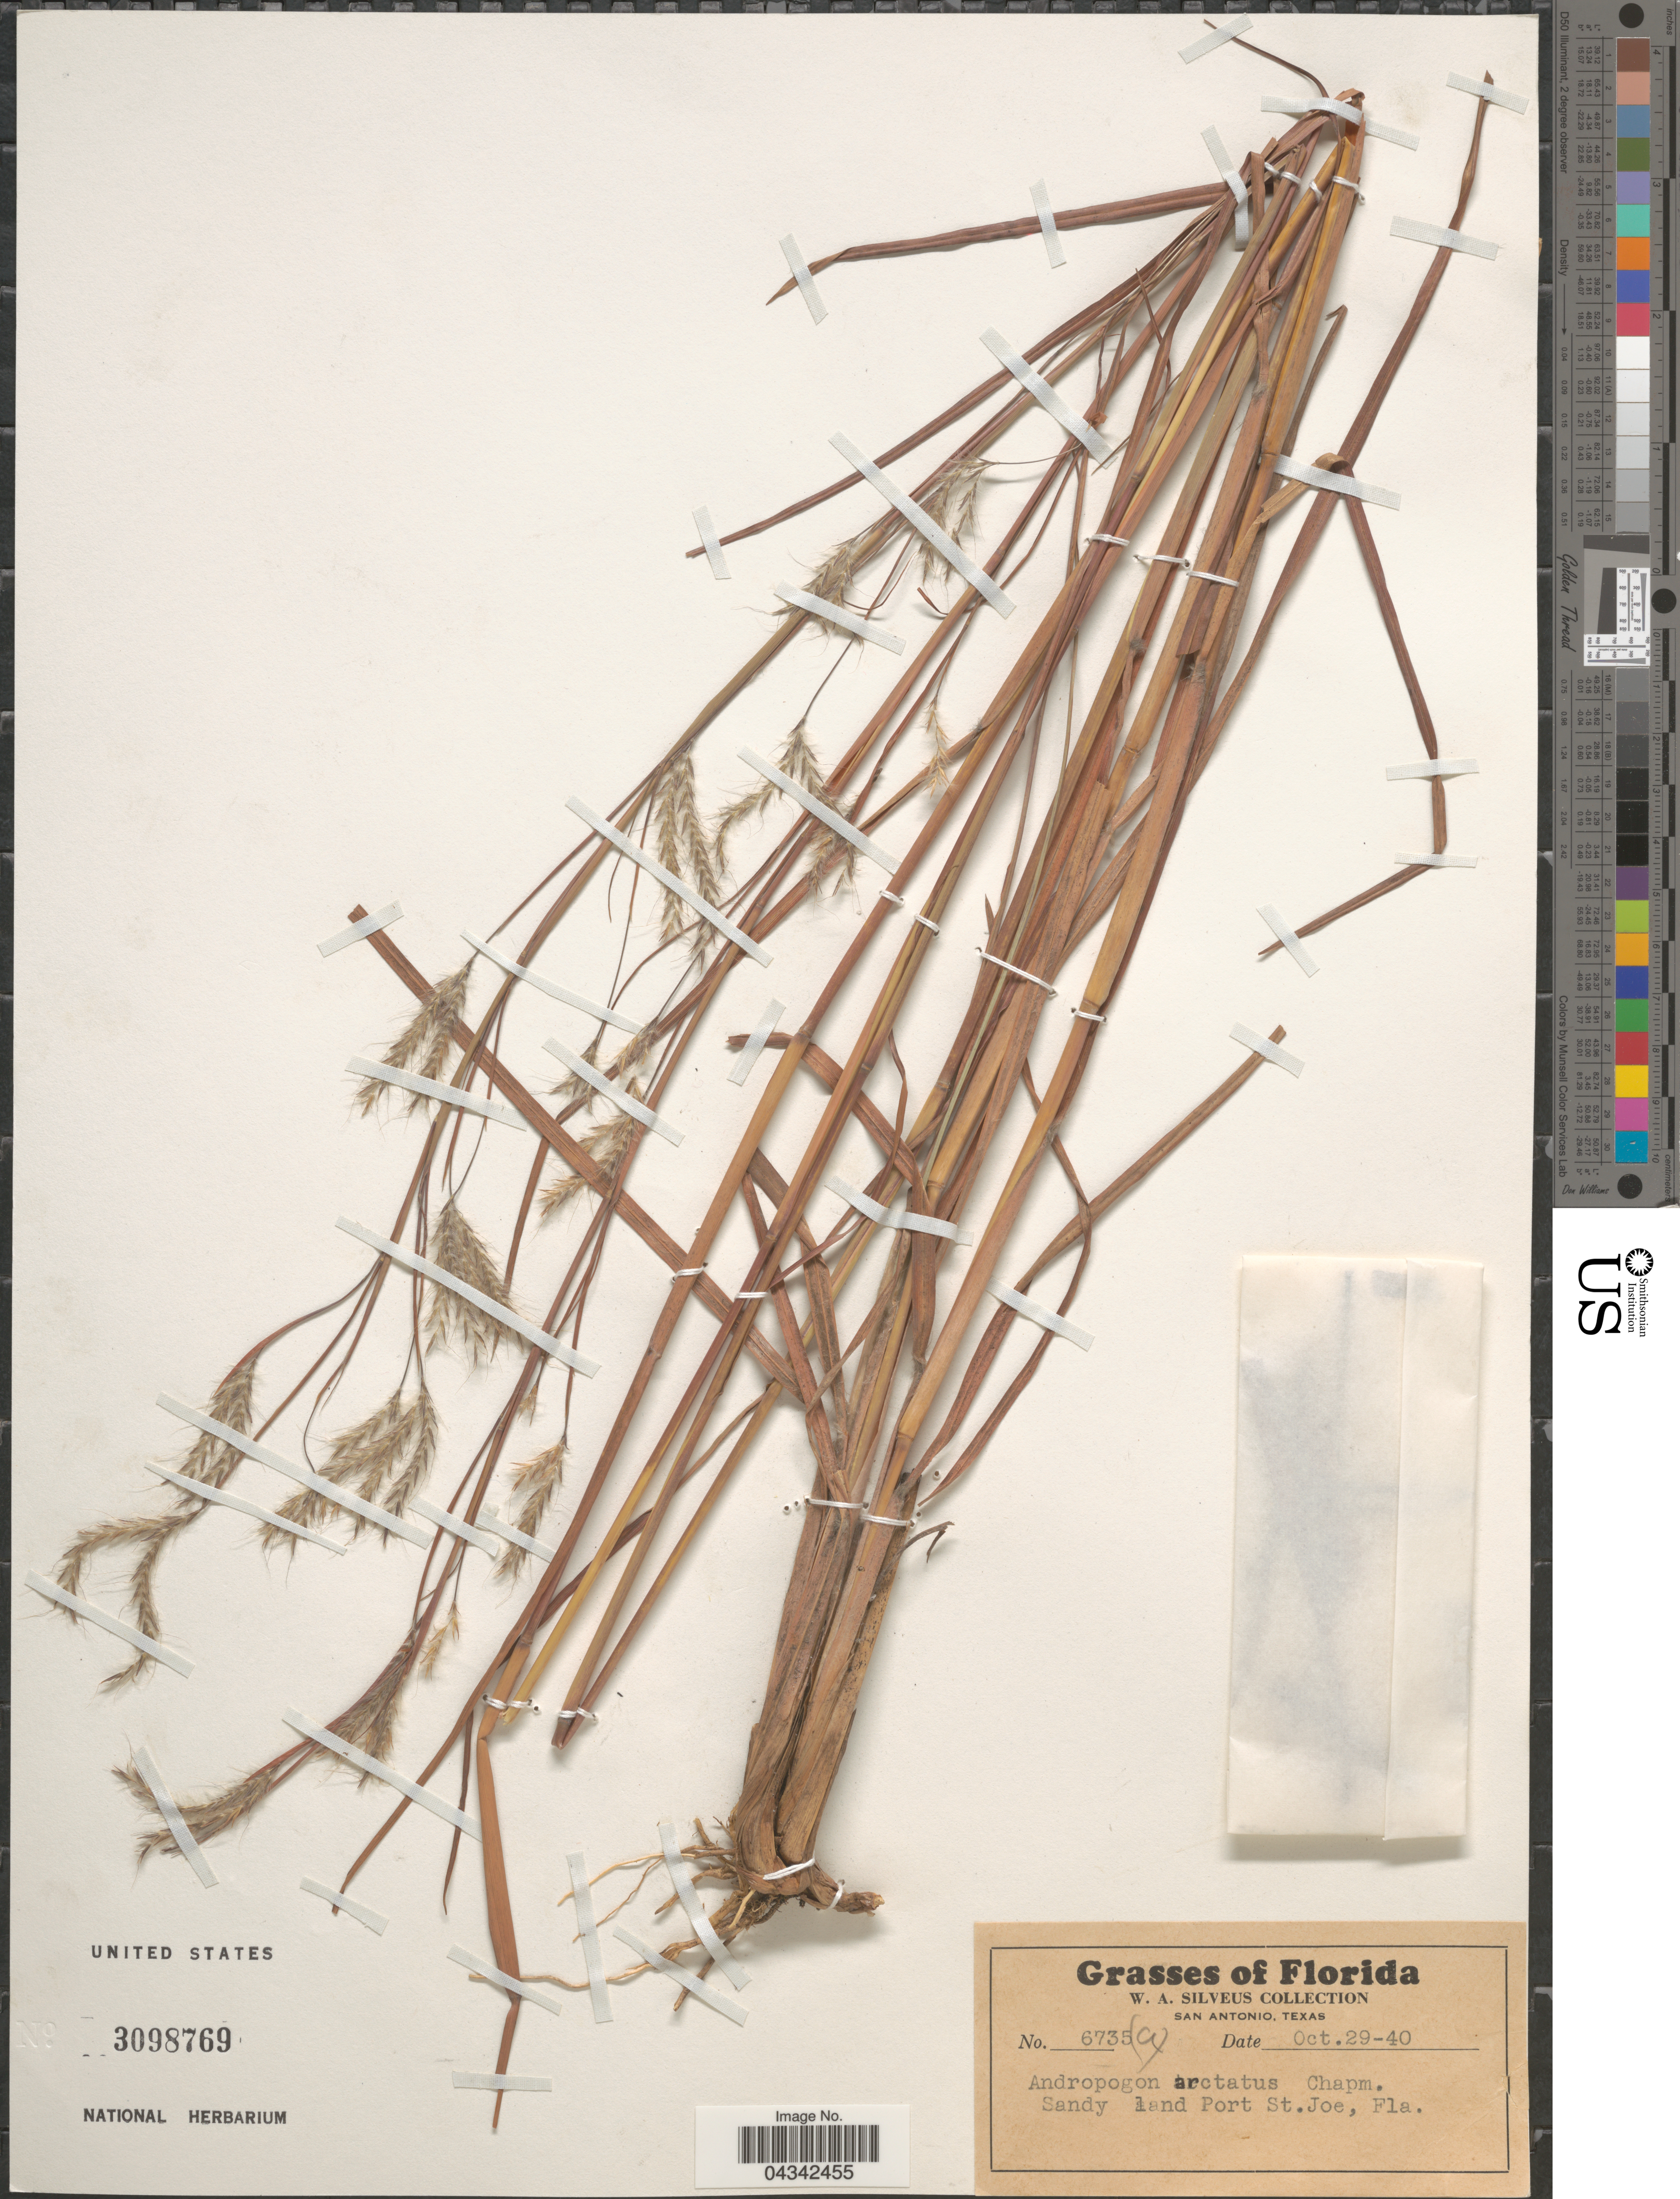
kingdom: Plantae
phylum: Tracheophyta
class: Liliopsida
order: Poales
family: Poaceae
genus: Andropogon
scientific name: Andropogon arctatus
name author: Chapm.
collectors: W. Silveus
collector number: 6735a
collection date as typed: Transcribed d/m/y: 29/10/40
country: United States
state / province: Florida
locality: Sandy land Port St.Joe.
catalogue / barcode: US 3098769